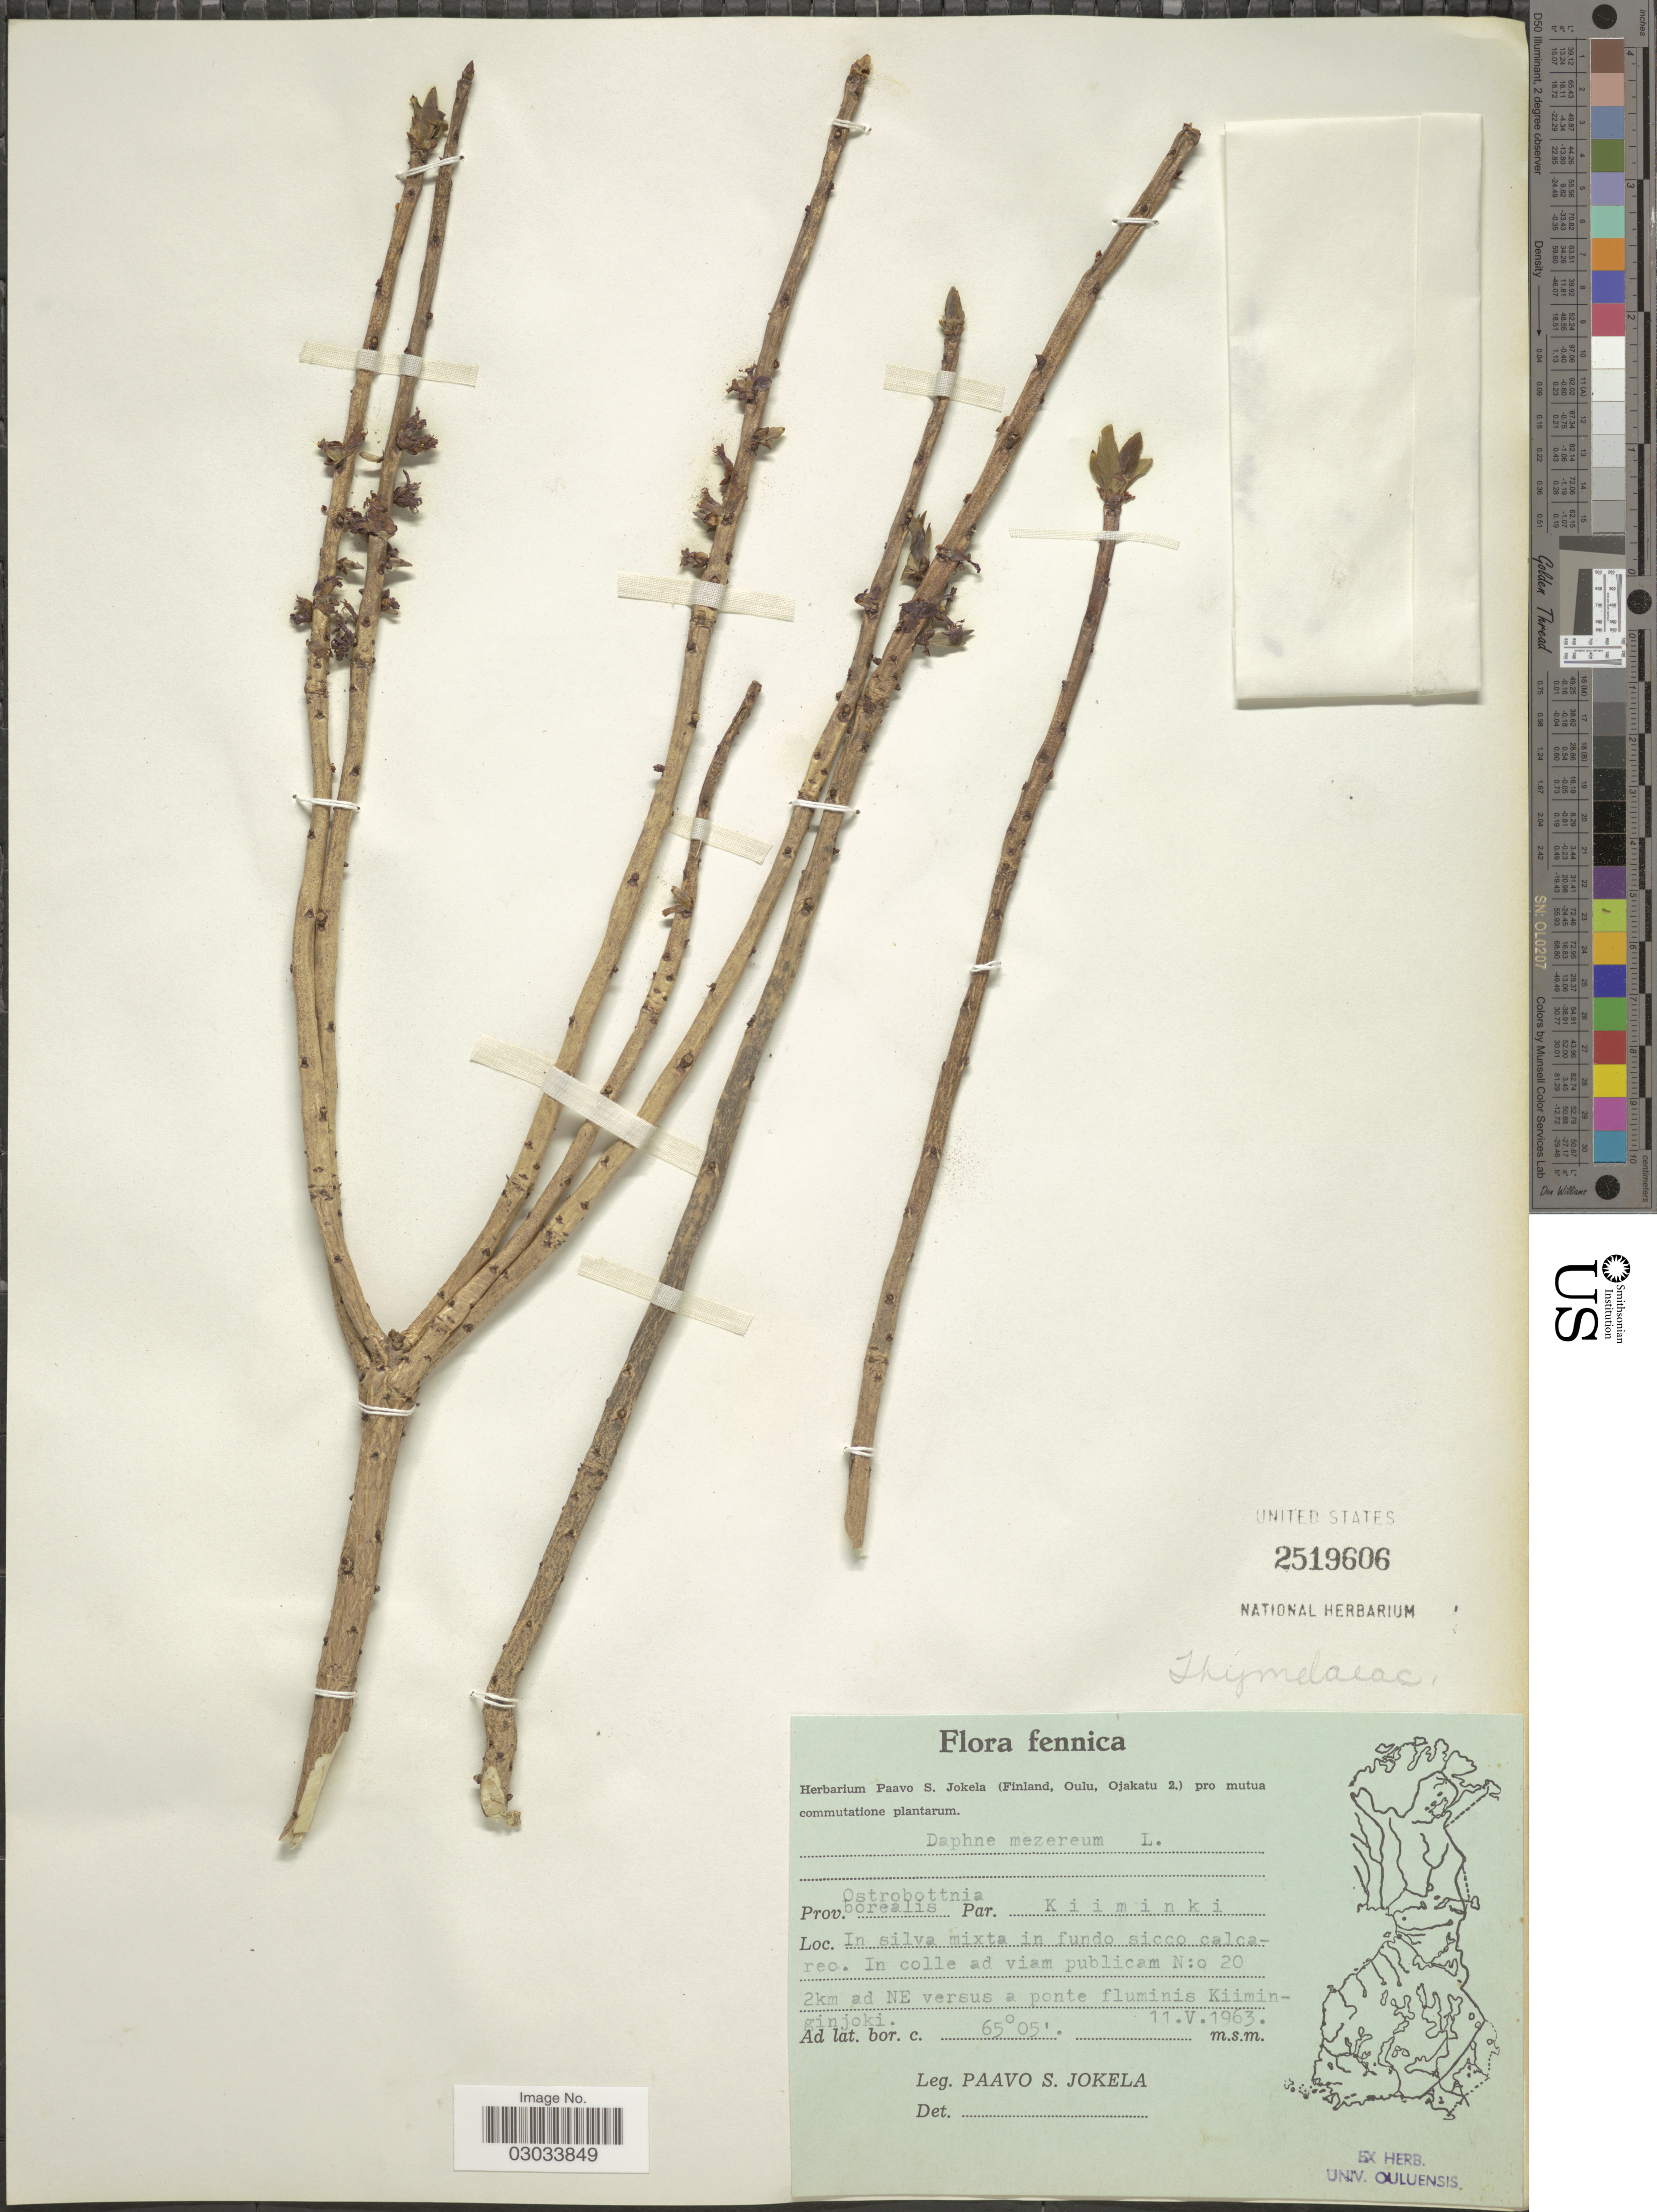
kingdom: Plantae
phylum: Tracheophyta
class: Magnoliopsida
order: Malvales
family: Thymelaeaceae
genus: Daphne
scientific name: Daphne mezereum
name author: L.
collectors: P. Jokela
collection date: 1963-05-11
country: Finland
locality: Prov. Ostrobottnia borealis. Par. Kiiminki. In silva mixta in fundo sicco calcareo. In colle ad viam publicam N: o 20 2km ad NE versus a ponte fluminis Kiiminginjoki.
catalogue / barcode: US 2519606